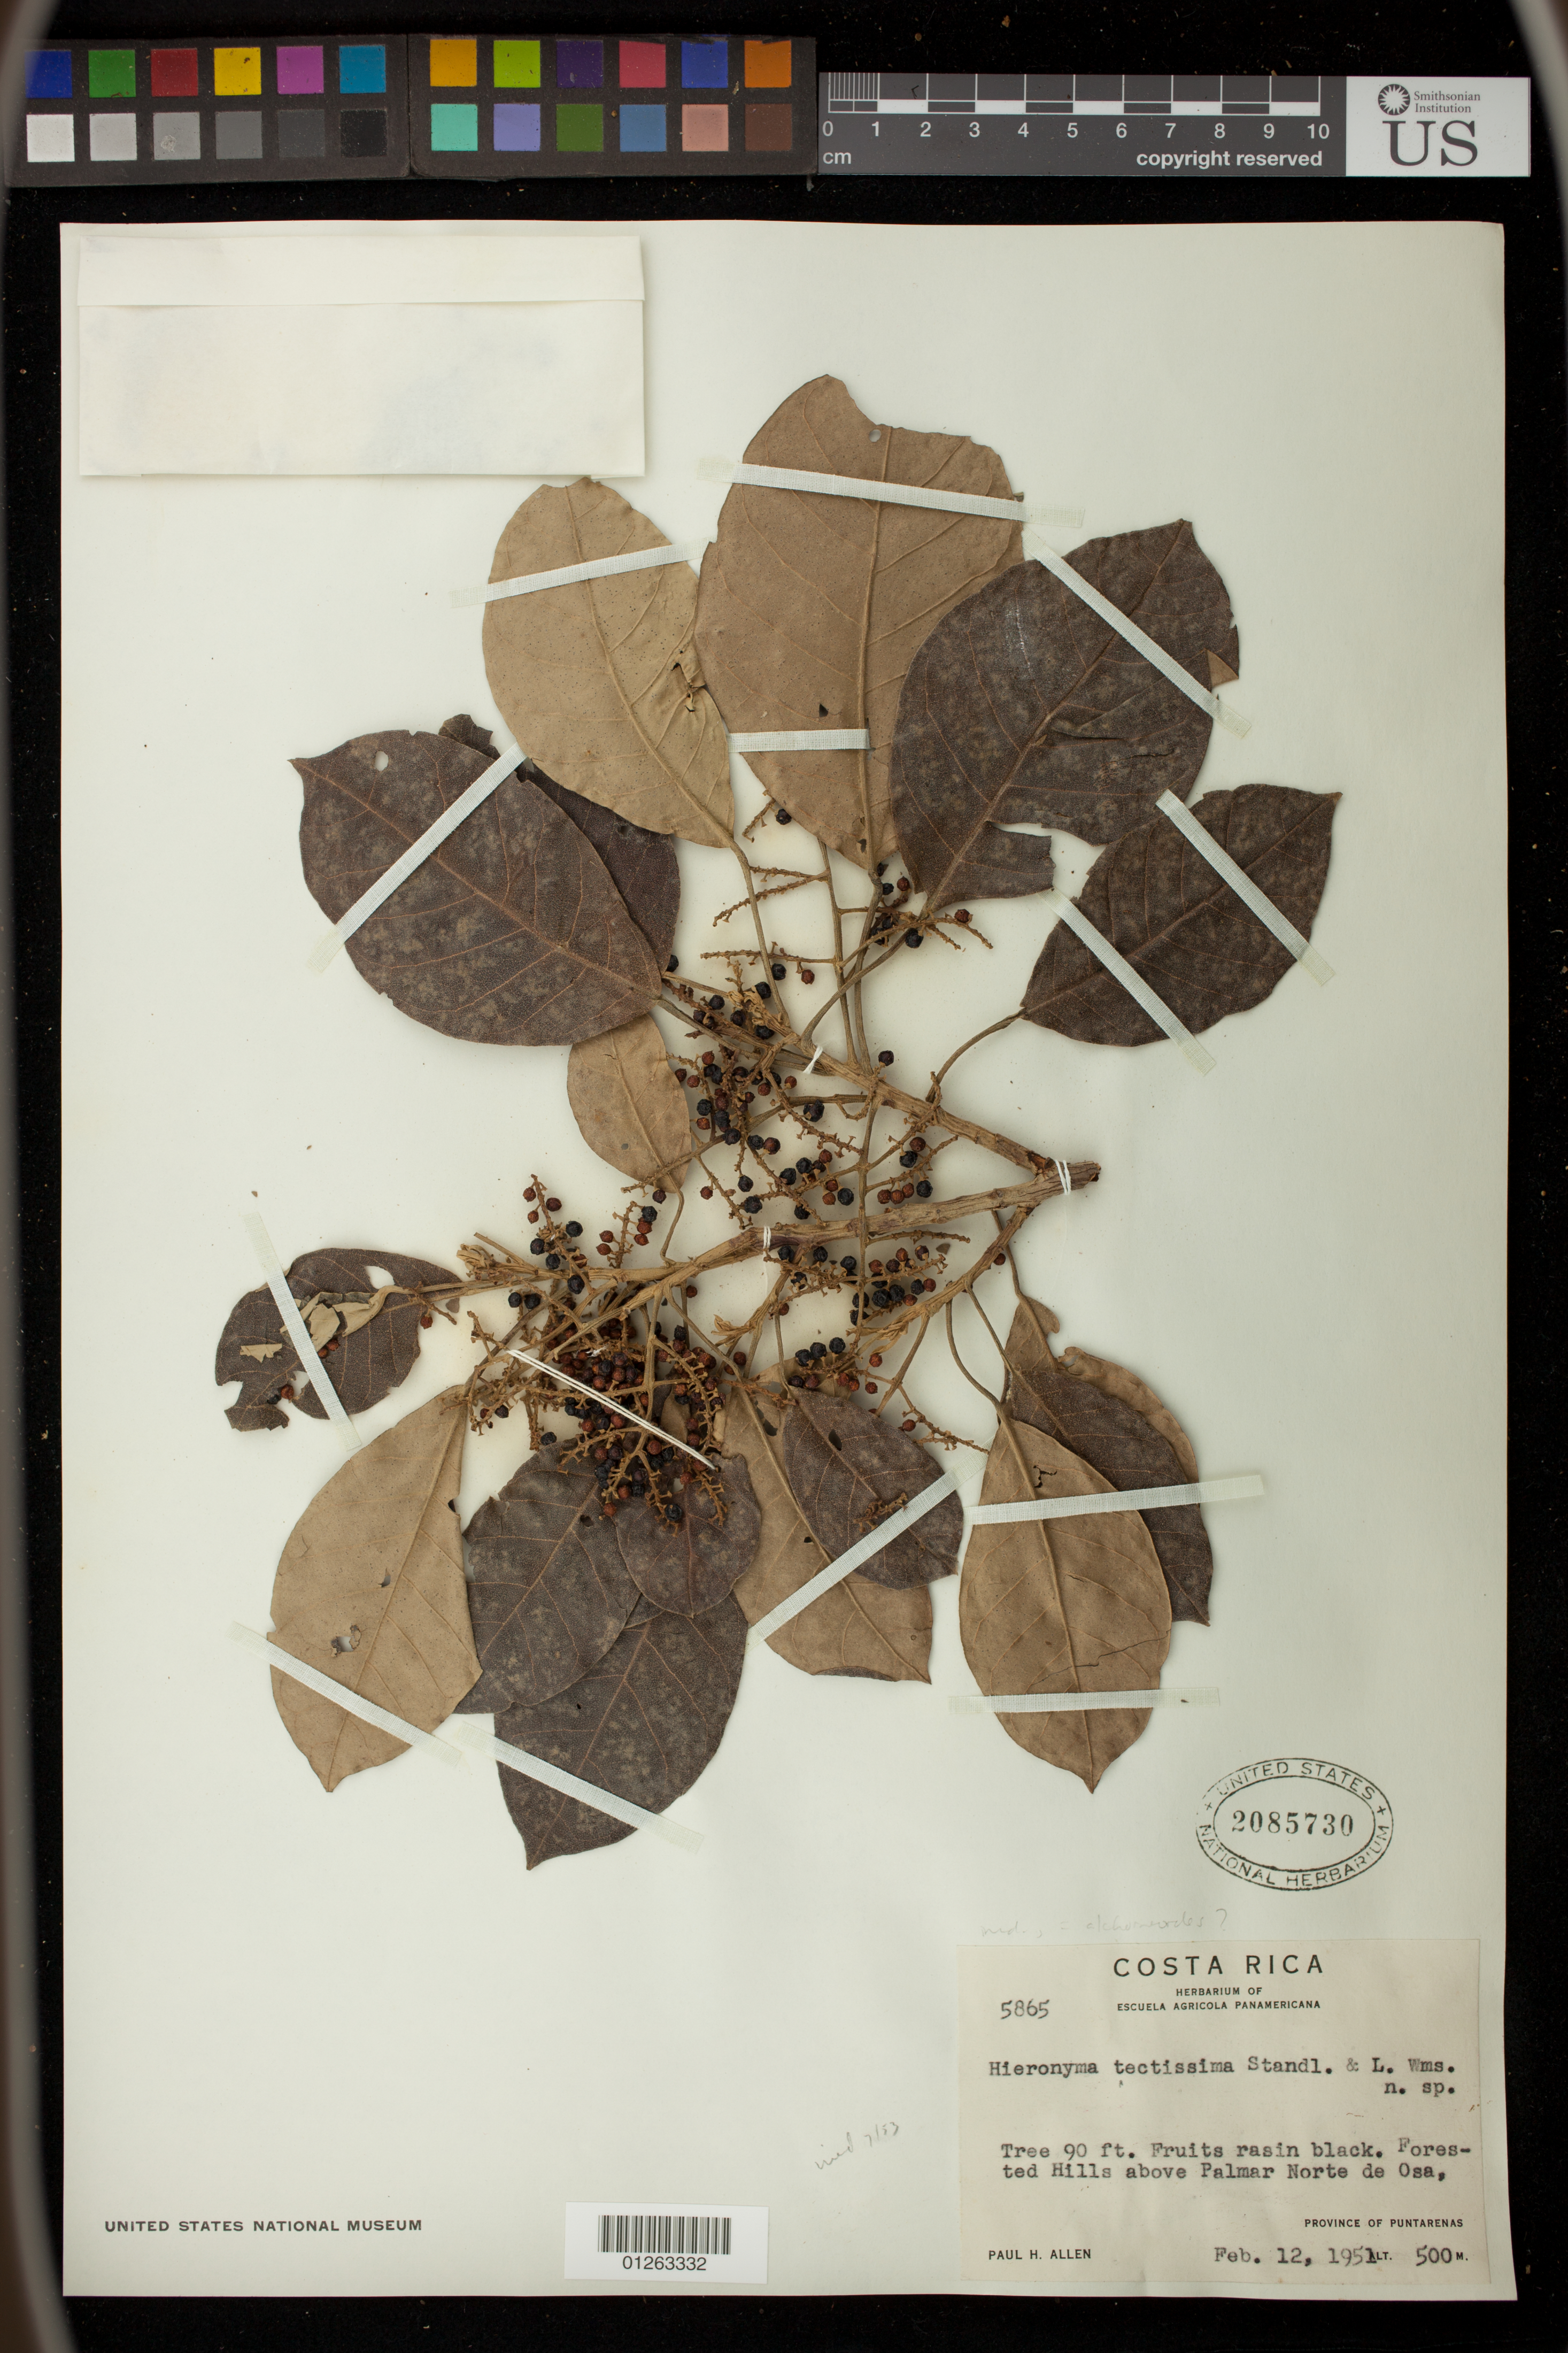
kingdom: Plantae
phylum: Tracheophyta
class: Magnoliopsida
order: Malpighiales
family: Phyllanthaceae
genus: Hieronyma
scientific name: Hieronyma alchorneoides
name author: Allemão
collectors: P. H. Allen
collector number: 5865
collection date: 1951-02-12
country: Costa Rica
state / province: Puntarenas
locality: above Palmer Norte de Osa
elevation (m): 502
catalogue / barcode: US 2085730